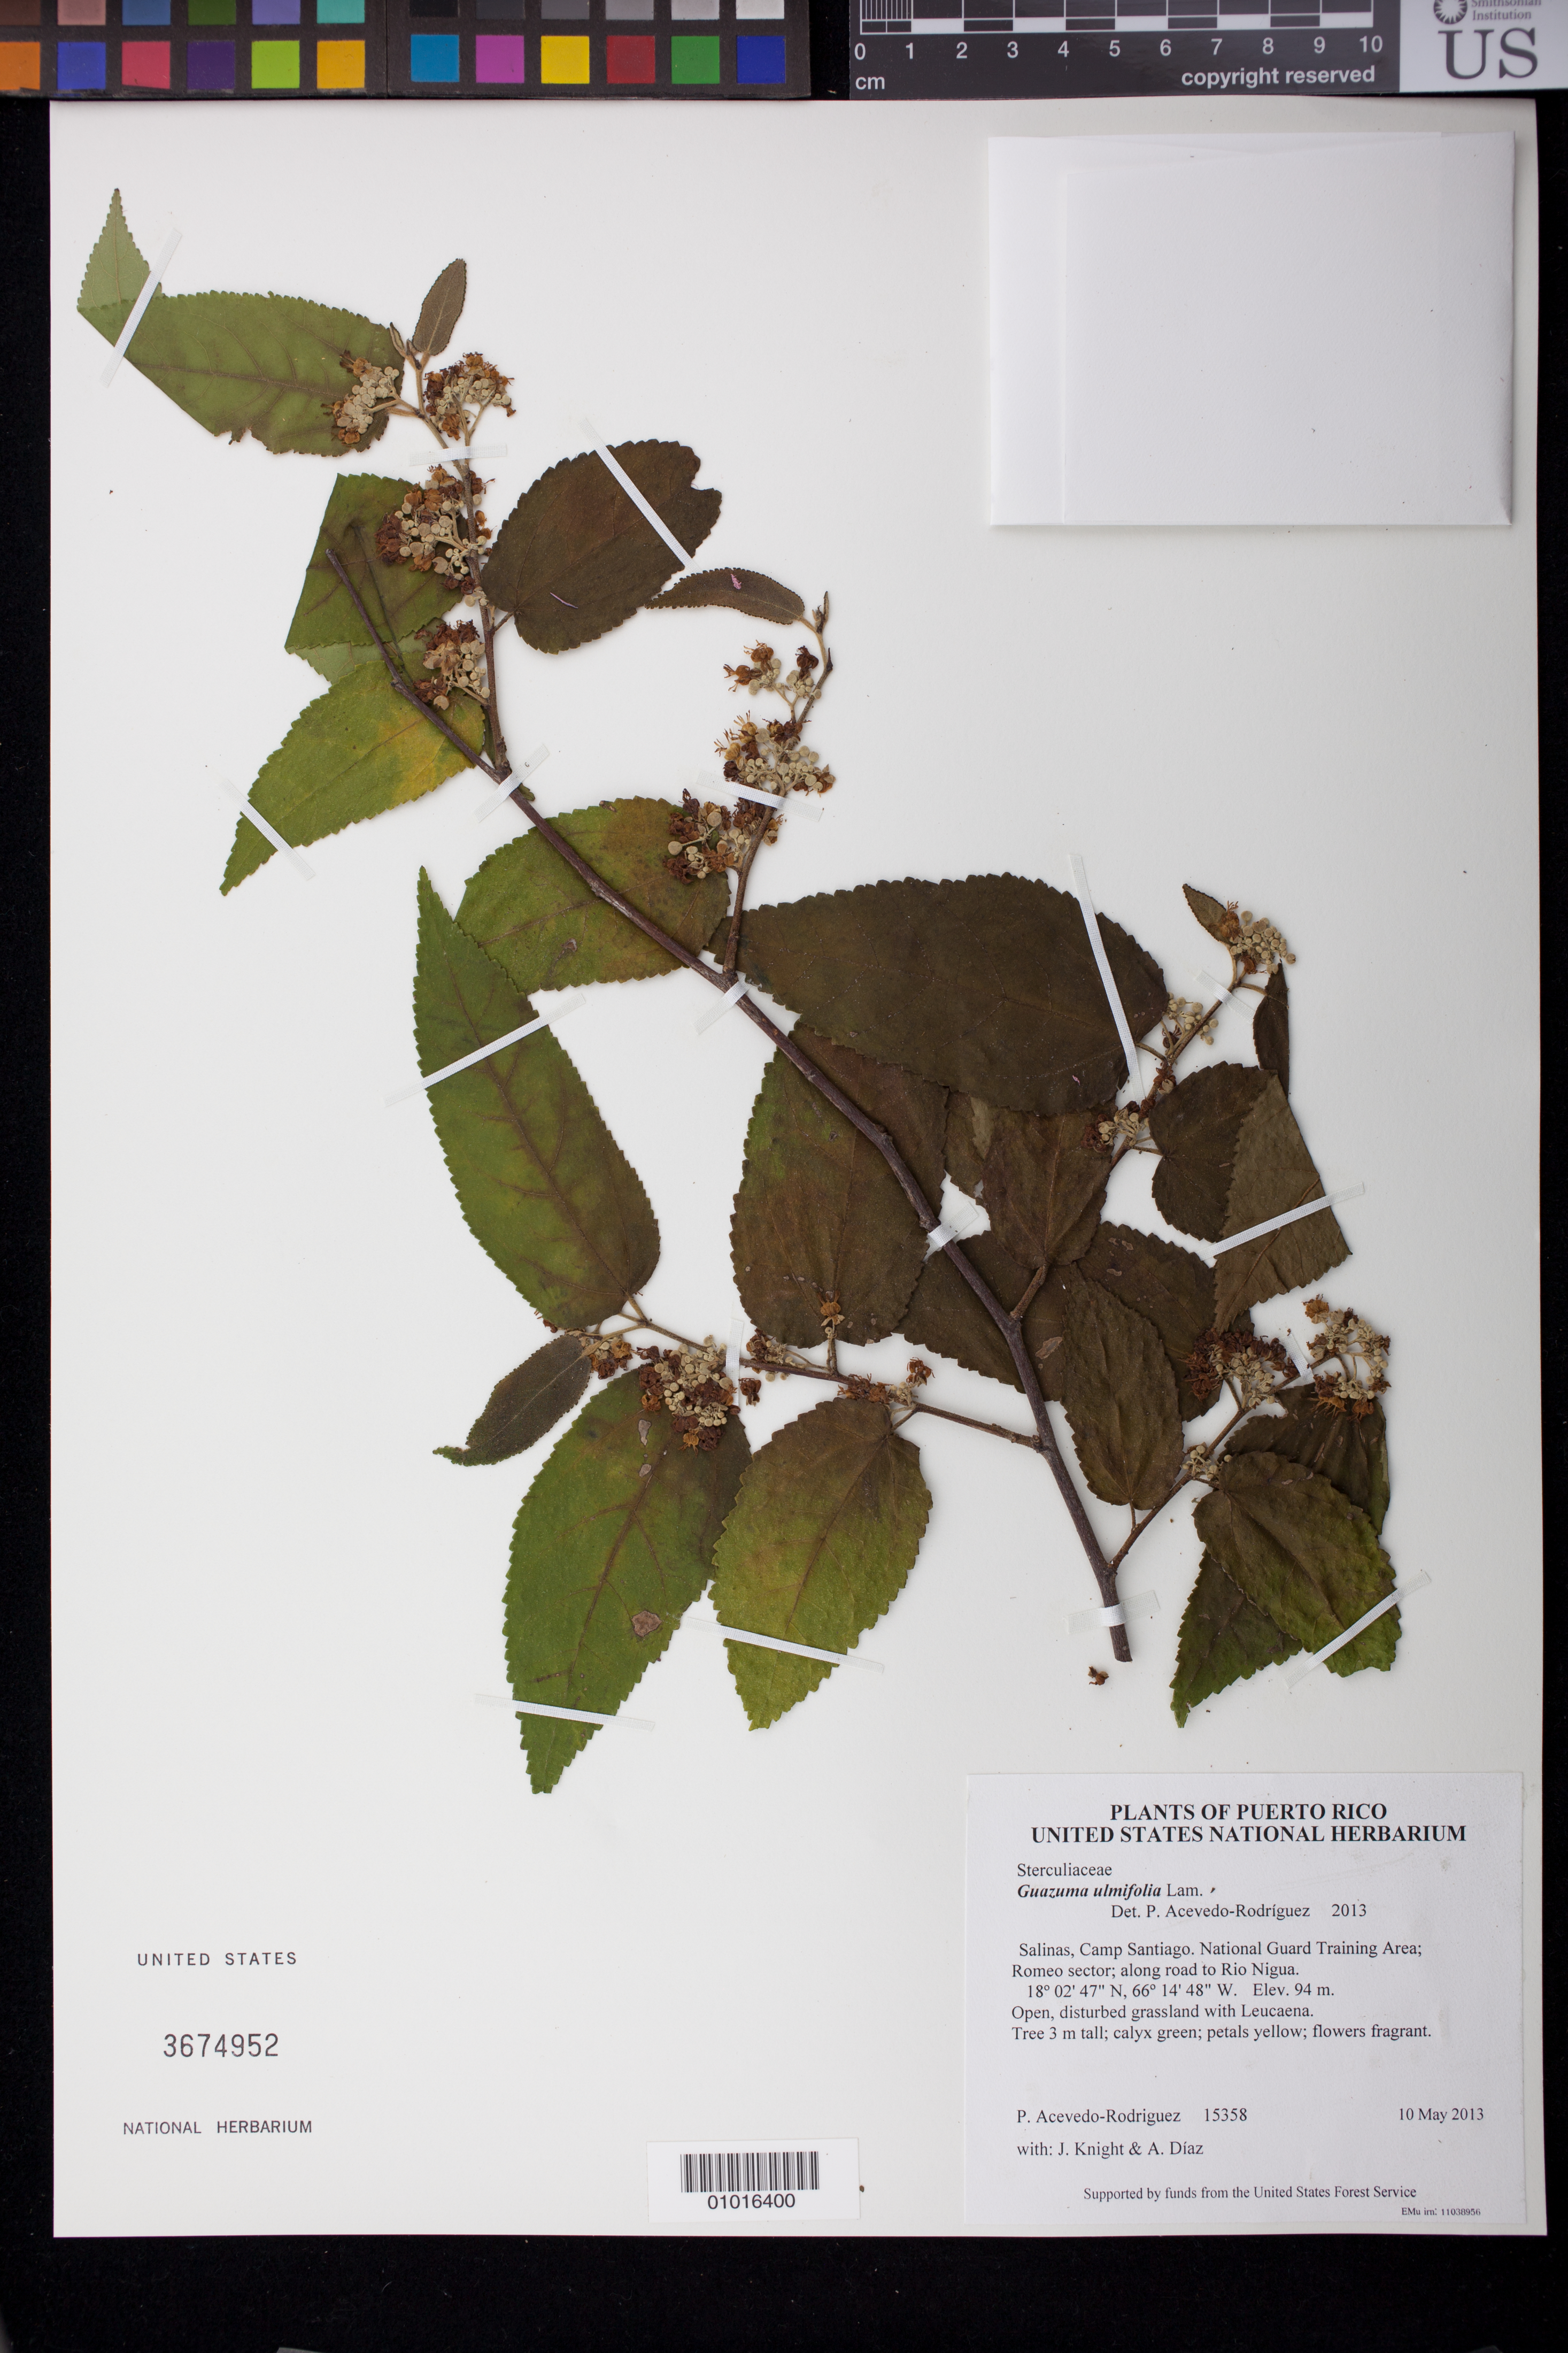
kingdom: Plantae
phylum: Tracheophyta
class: Magnoliopsida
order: Malvales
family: Malvaceae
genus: Guazuma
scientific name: Guazuma ulmifolia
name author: Lam.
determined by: Acevedo-Rodríguez, P., (BOT), Smithsonian Institution - National Museum of Natural History (UNITED STATES)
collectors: P. Acevedo-Rodr., J. Knight & A. Díaz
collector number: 15358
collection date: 2013-05-10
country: Puerto Rico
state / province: Salinas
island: Puerto Rico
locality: Camp Santiago. National Guard Training Area; Romeo sector; along road to Rio Nigua.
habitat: Open, disturbed grassland with Leucaena.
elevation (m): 94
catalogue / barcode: US 3674952